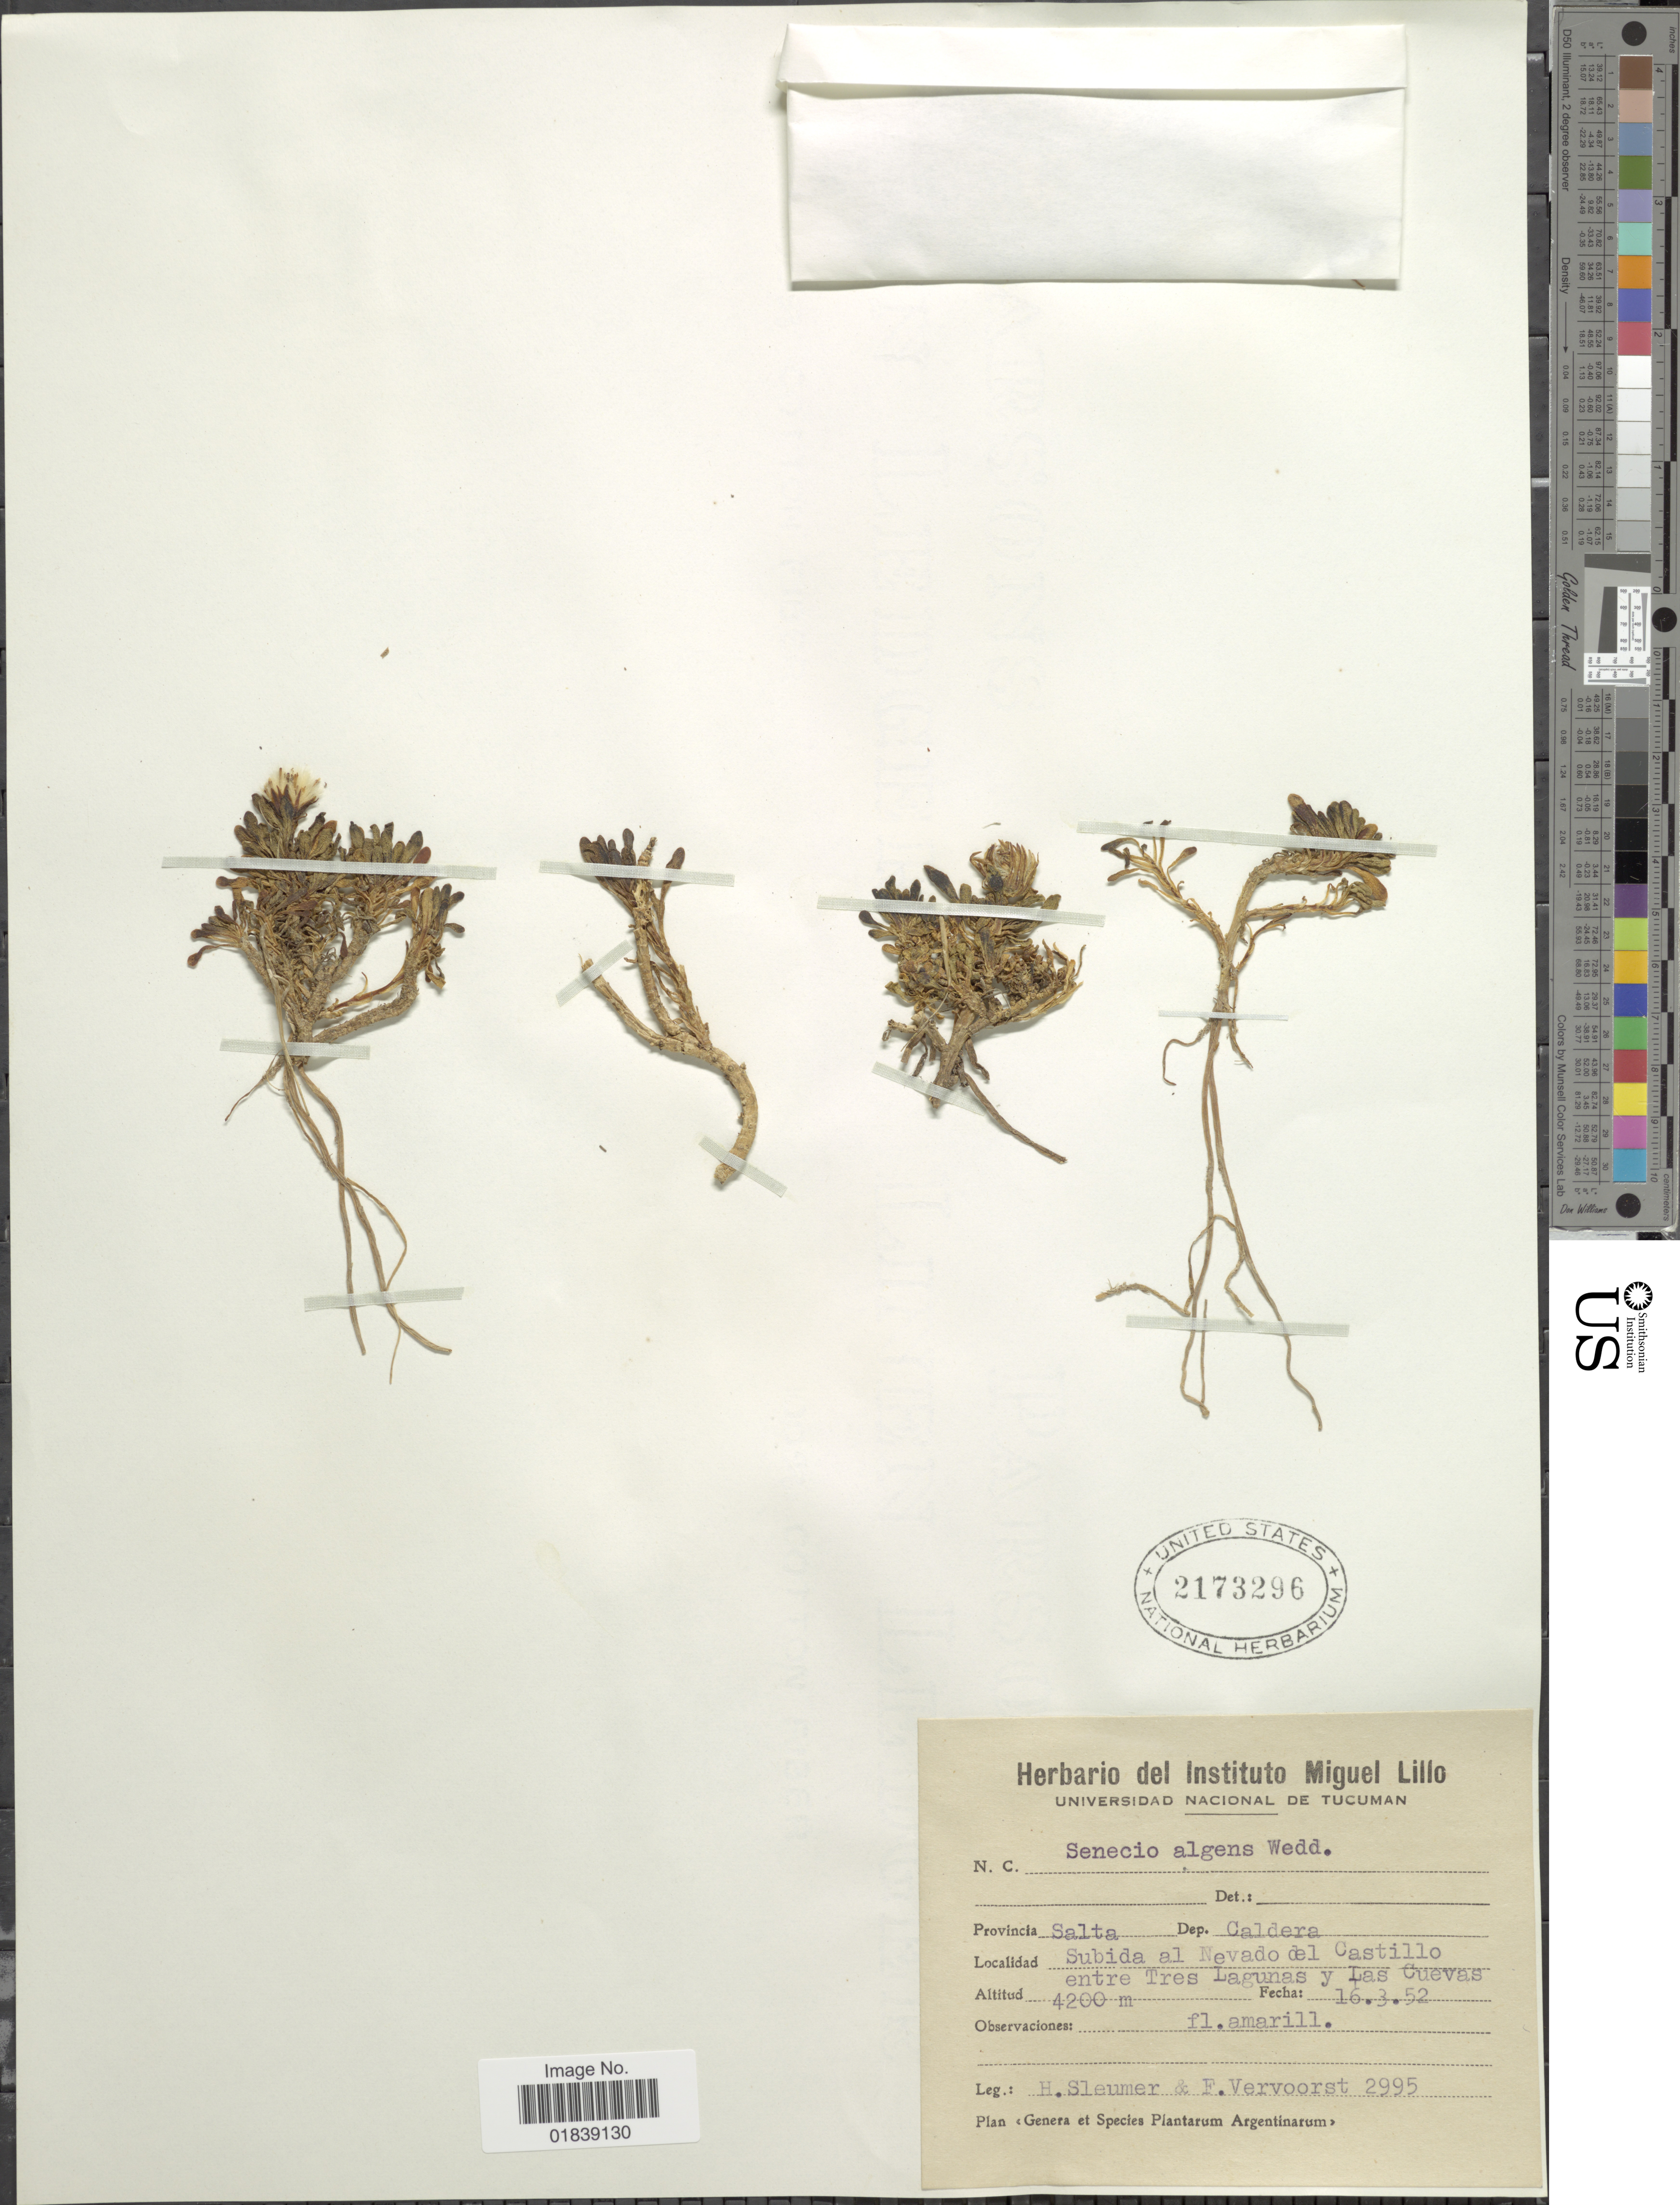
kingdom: Plantae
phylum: Tracheophyta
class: Magnoliopsida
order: Asterales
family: Asteraceae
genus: Senecio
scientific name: Senecio algens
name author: Wedd.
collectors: H. O. Sleumer & F. Vervoorst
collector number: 2995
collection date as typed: Transcribed d/m/y: 16/3/52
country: Argentina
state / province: Salta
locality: Dep. Caldera, Subida al Nevado del Castillo entre Tres Lagunas y Las Cuevas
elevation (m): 4200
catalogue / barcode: US 2173296